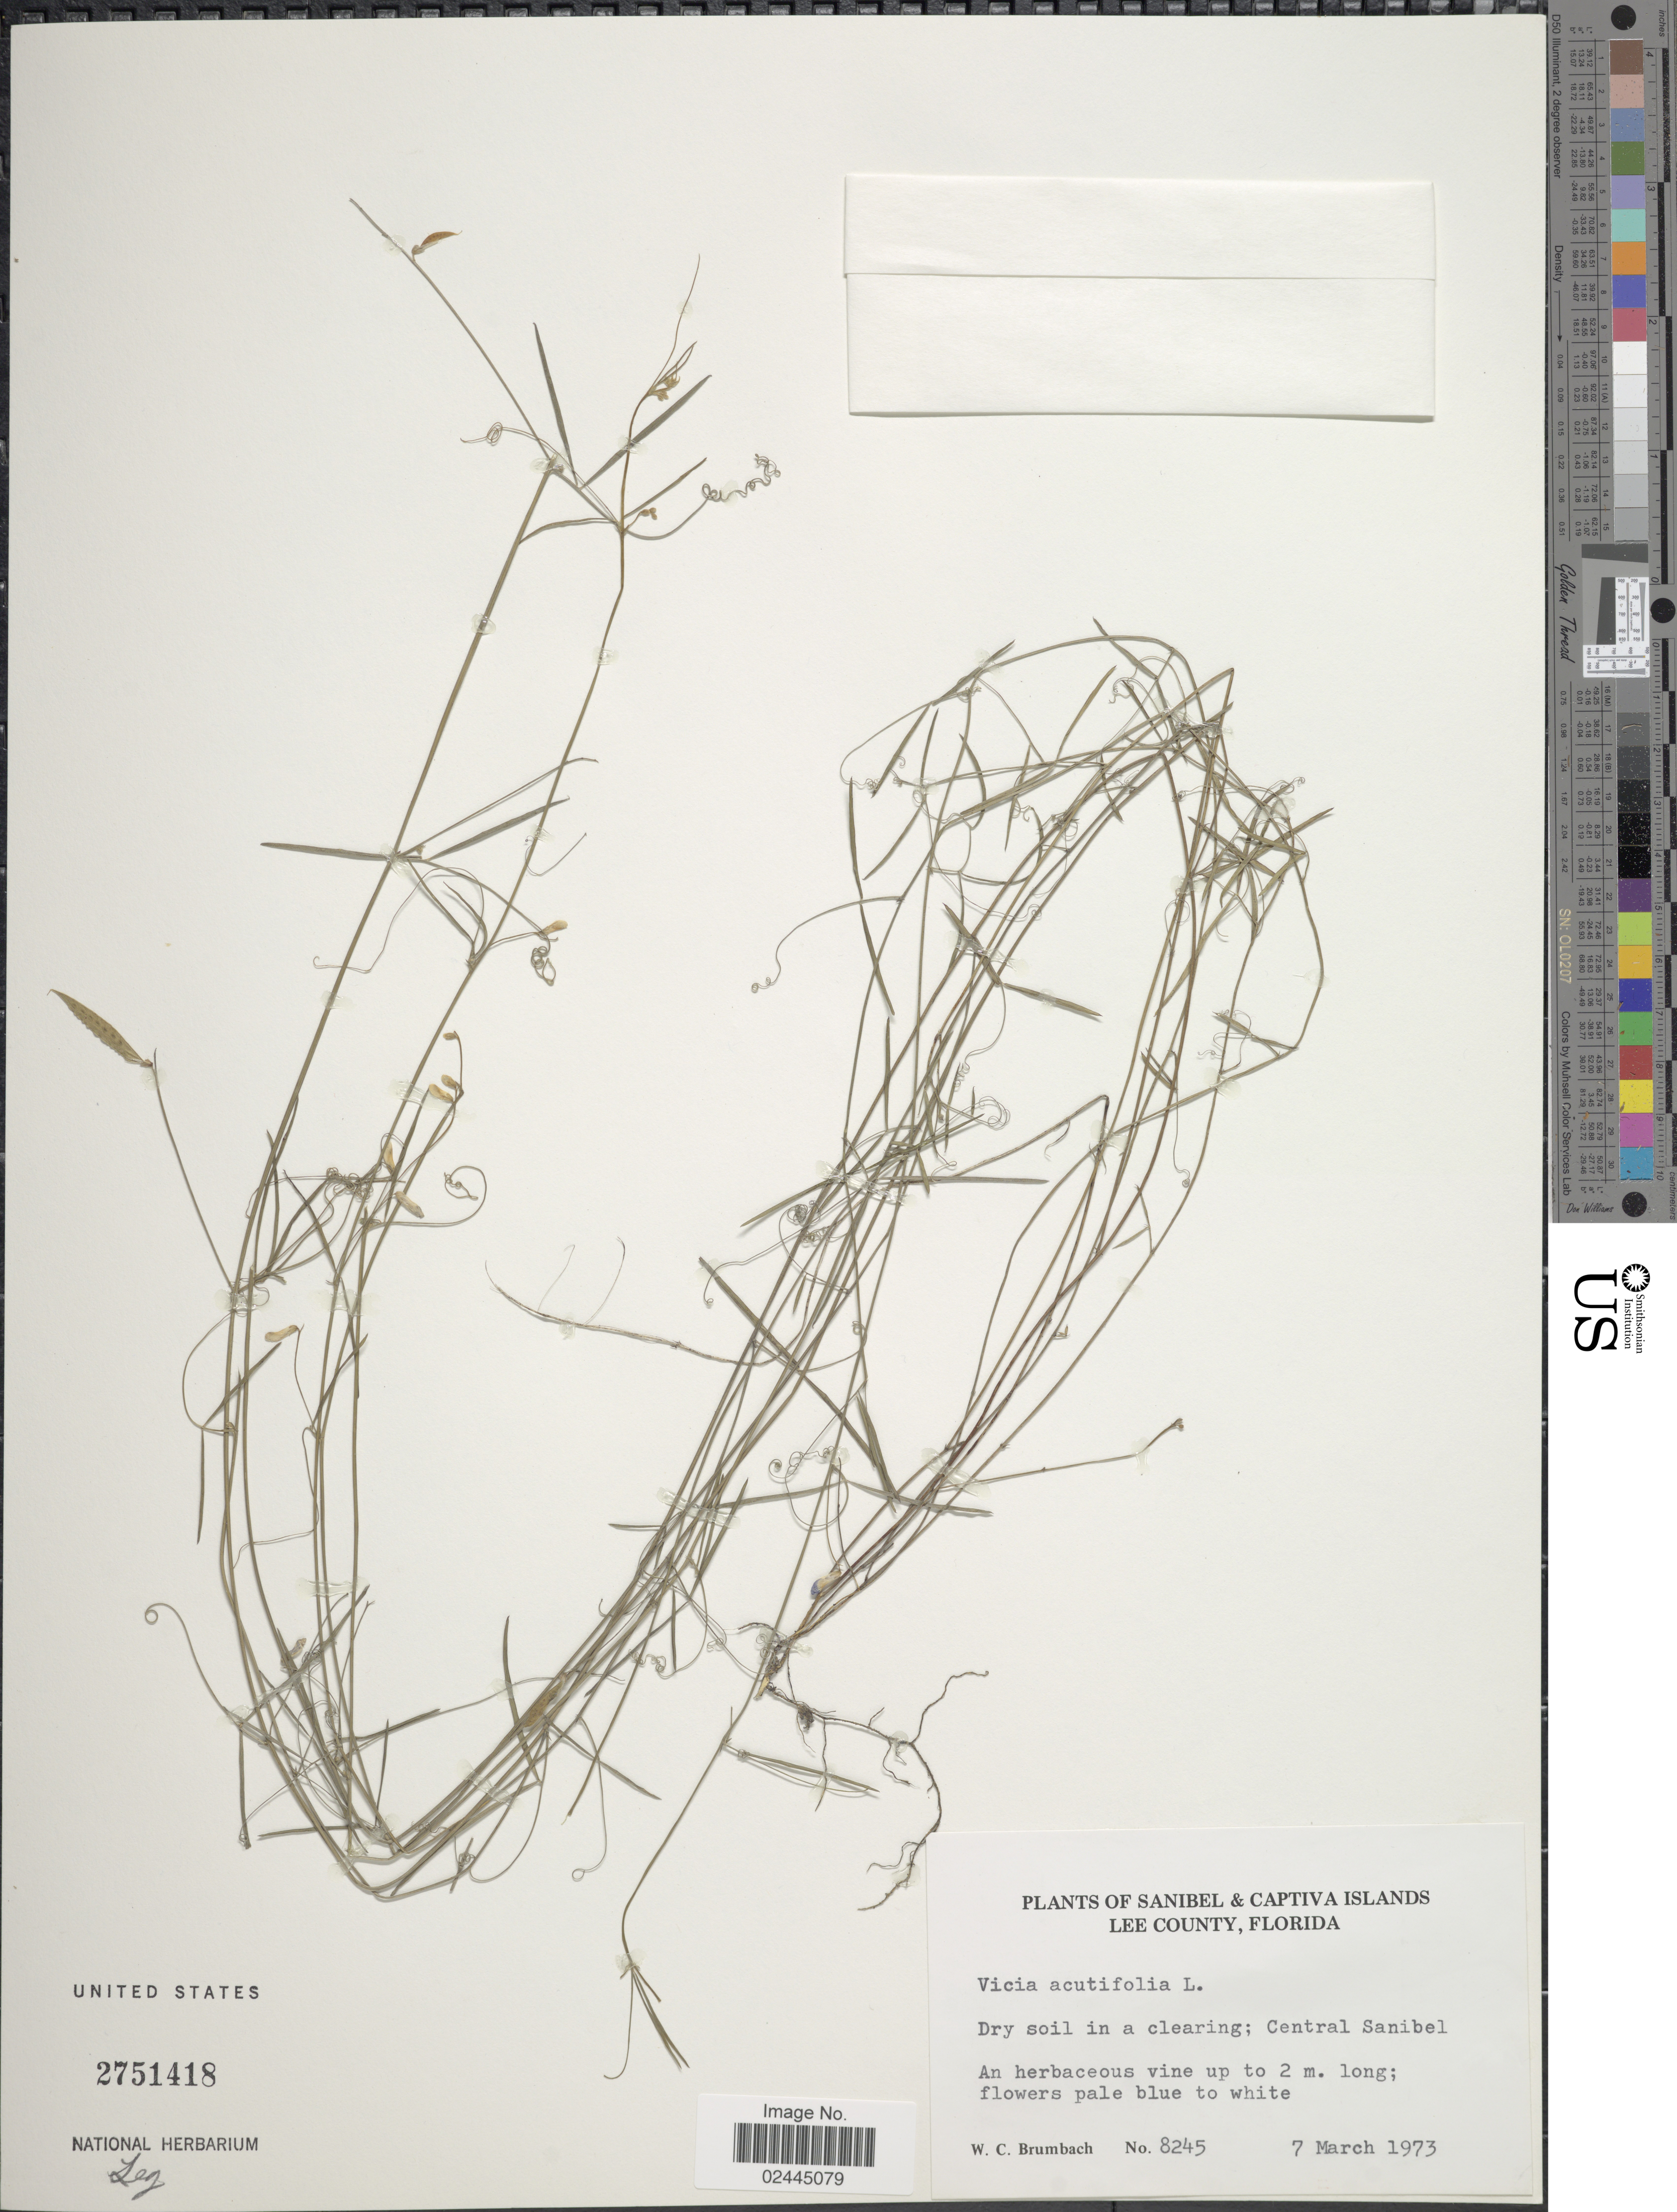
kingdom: Plantae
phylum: Tracheophyta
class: Magnoliopsida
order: Fabales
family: Fabaceae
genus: Vicia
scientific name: Vicia acutifolia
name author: Elliott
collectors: W. C. Brumbach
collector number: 8245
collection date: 1973-03-07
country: United States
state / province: Florida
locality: Sanibel & Captiva Islands, Dry soil in a clearing; Central Sanibel.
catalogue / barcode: US 2751418